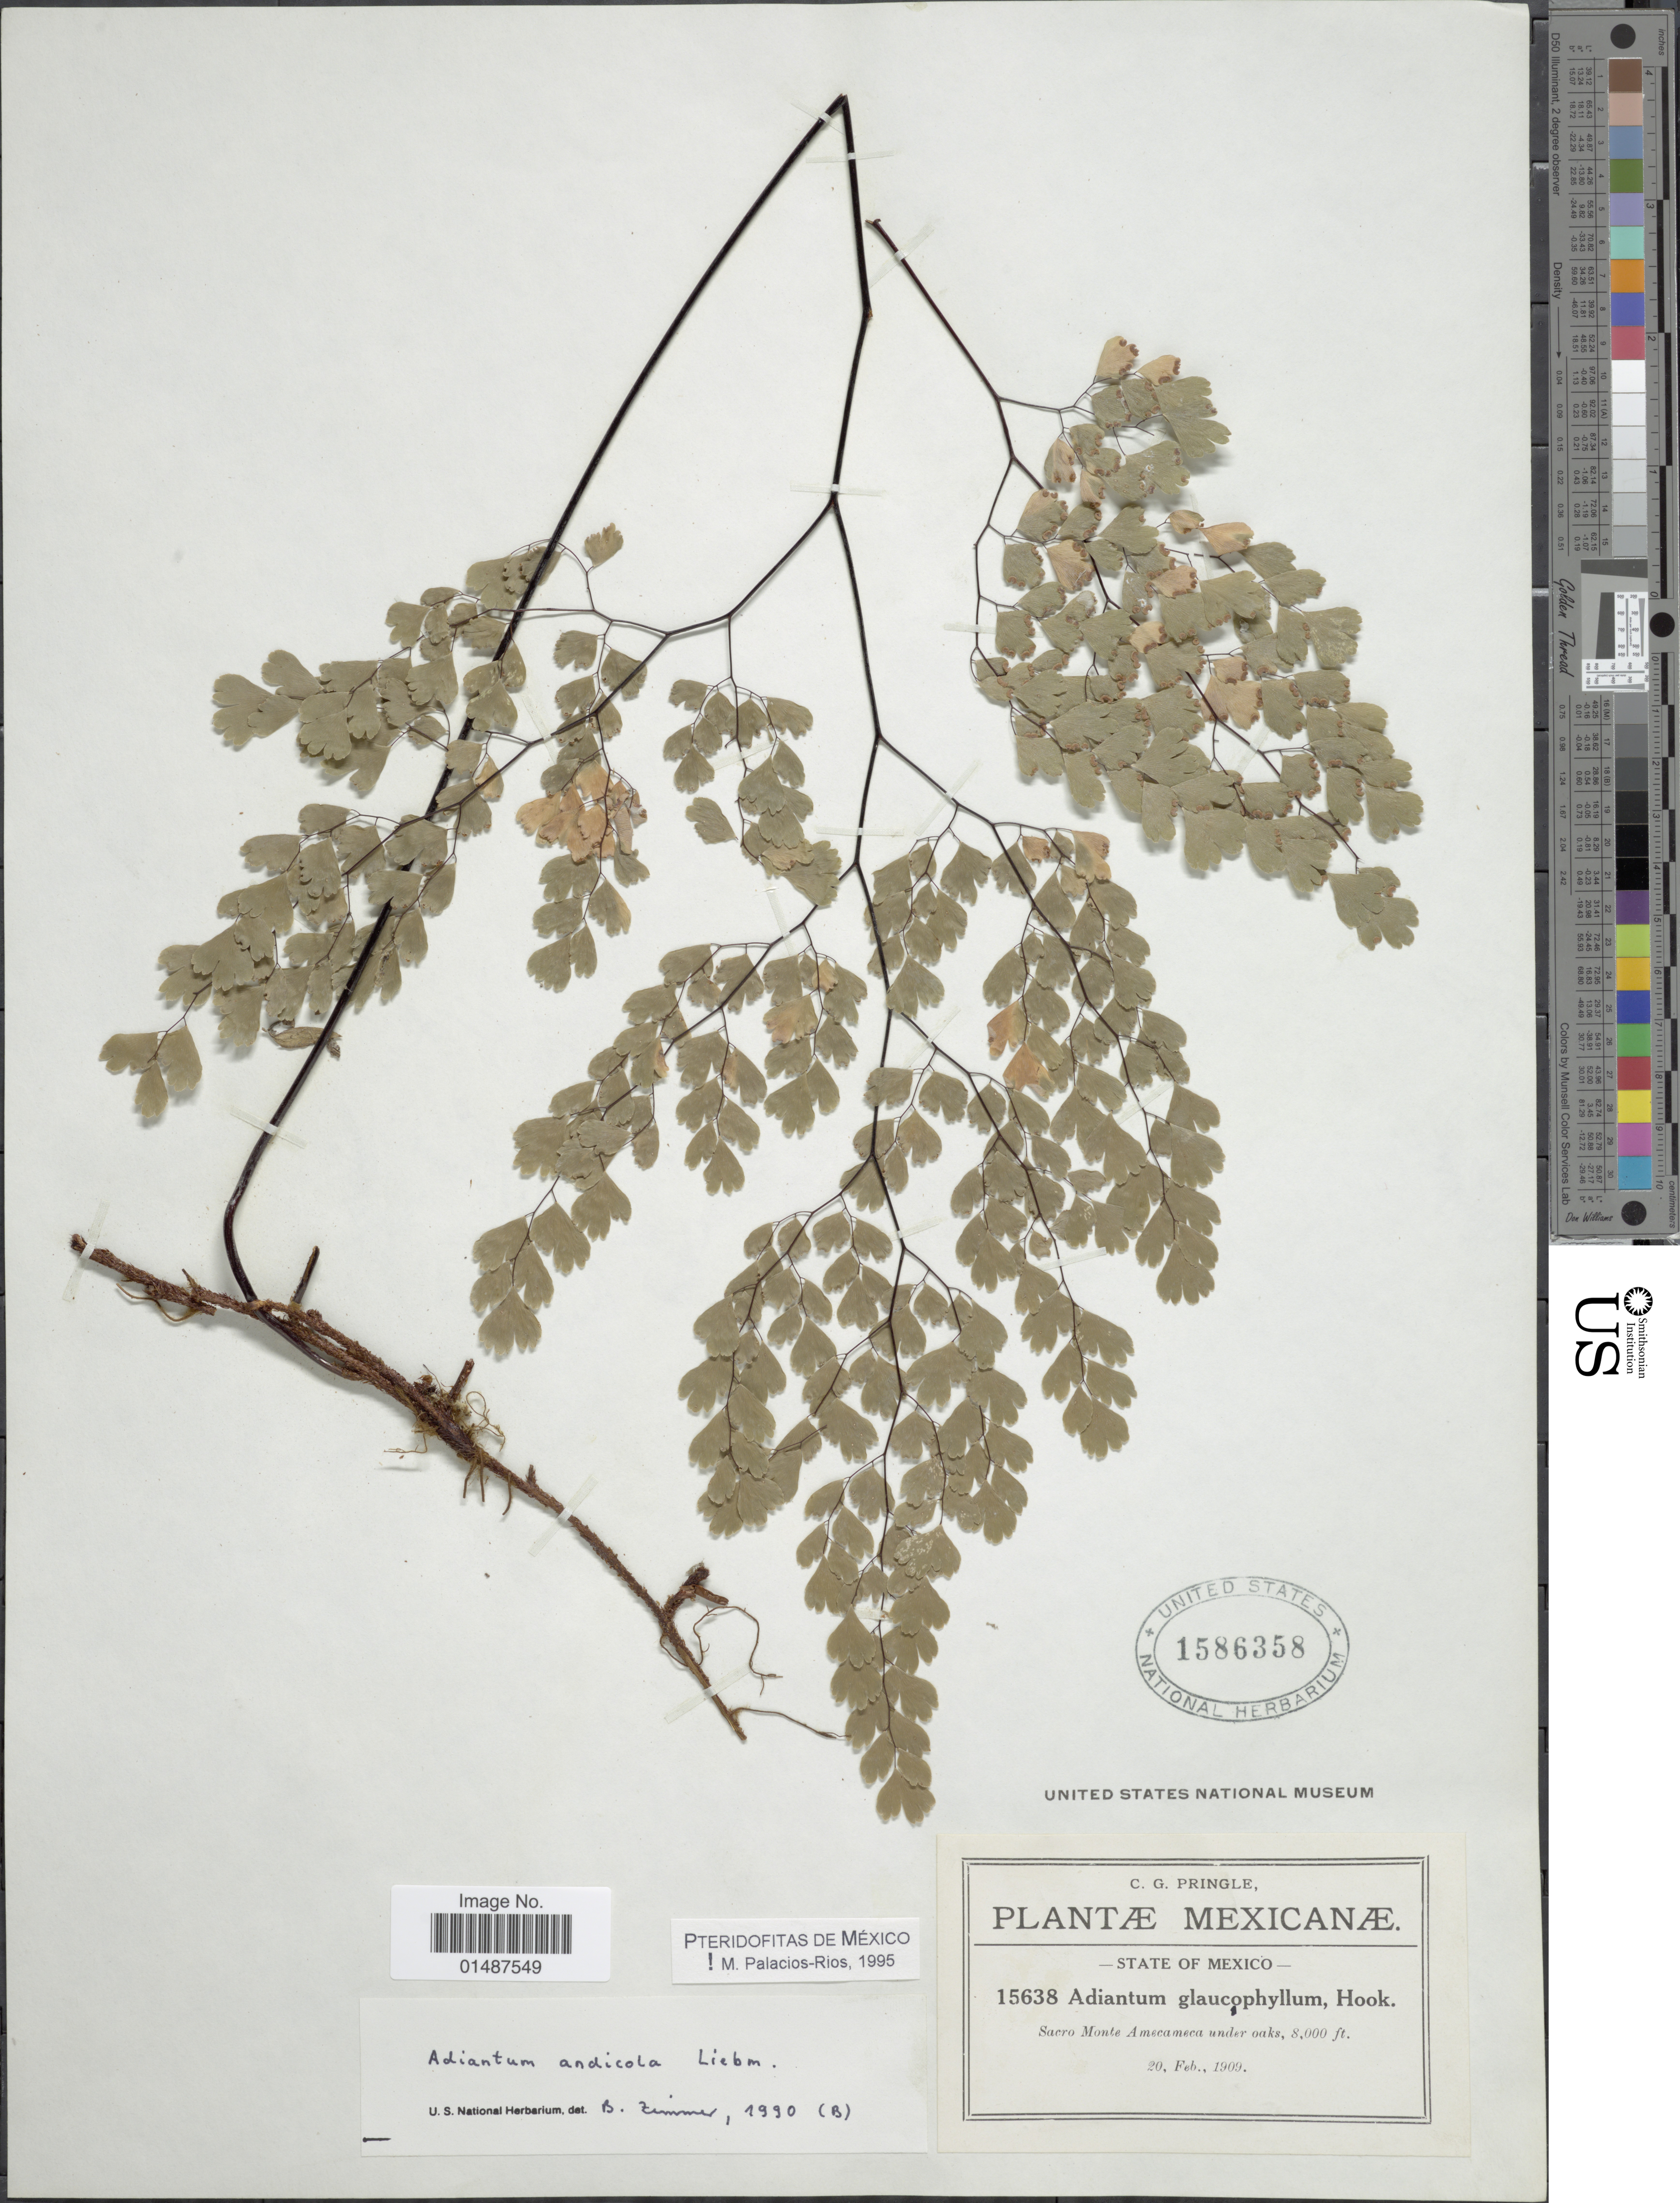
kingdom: Plantae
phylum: Tracheophyta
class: Polypodiopsida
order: Polypodiales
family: Pteridaceae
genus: Adiantum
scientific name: Adiantum andicola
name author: Liebm.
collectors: C. G. Pringle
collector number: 15638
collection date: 1909-02-20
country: Mexico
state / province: México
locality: Sacro mento Amecameca under oaks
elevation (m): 2438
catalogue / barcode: US 1586358